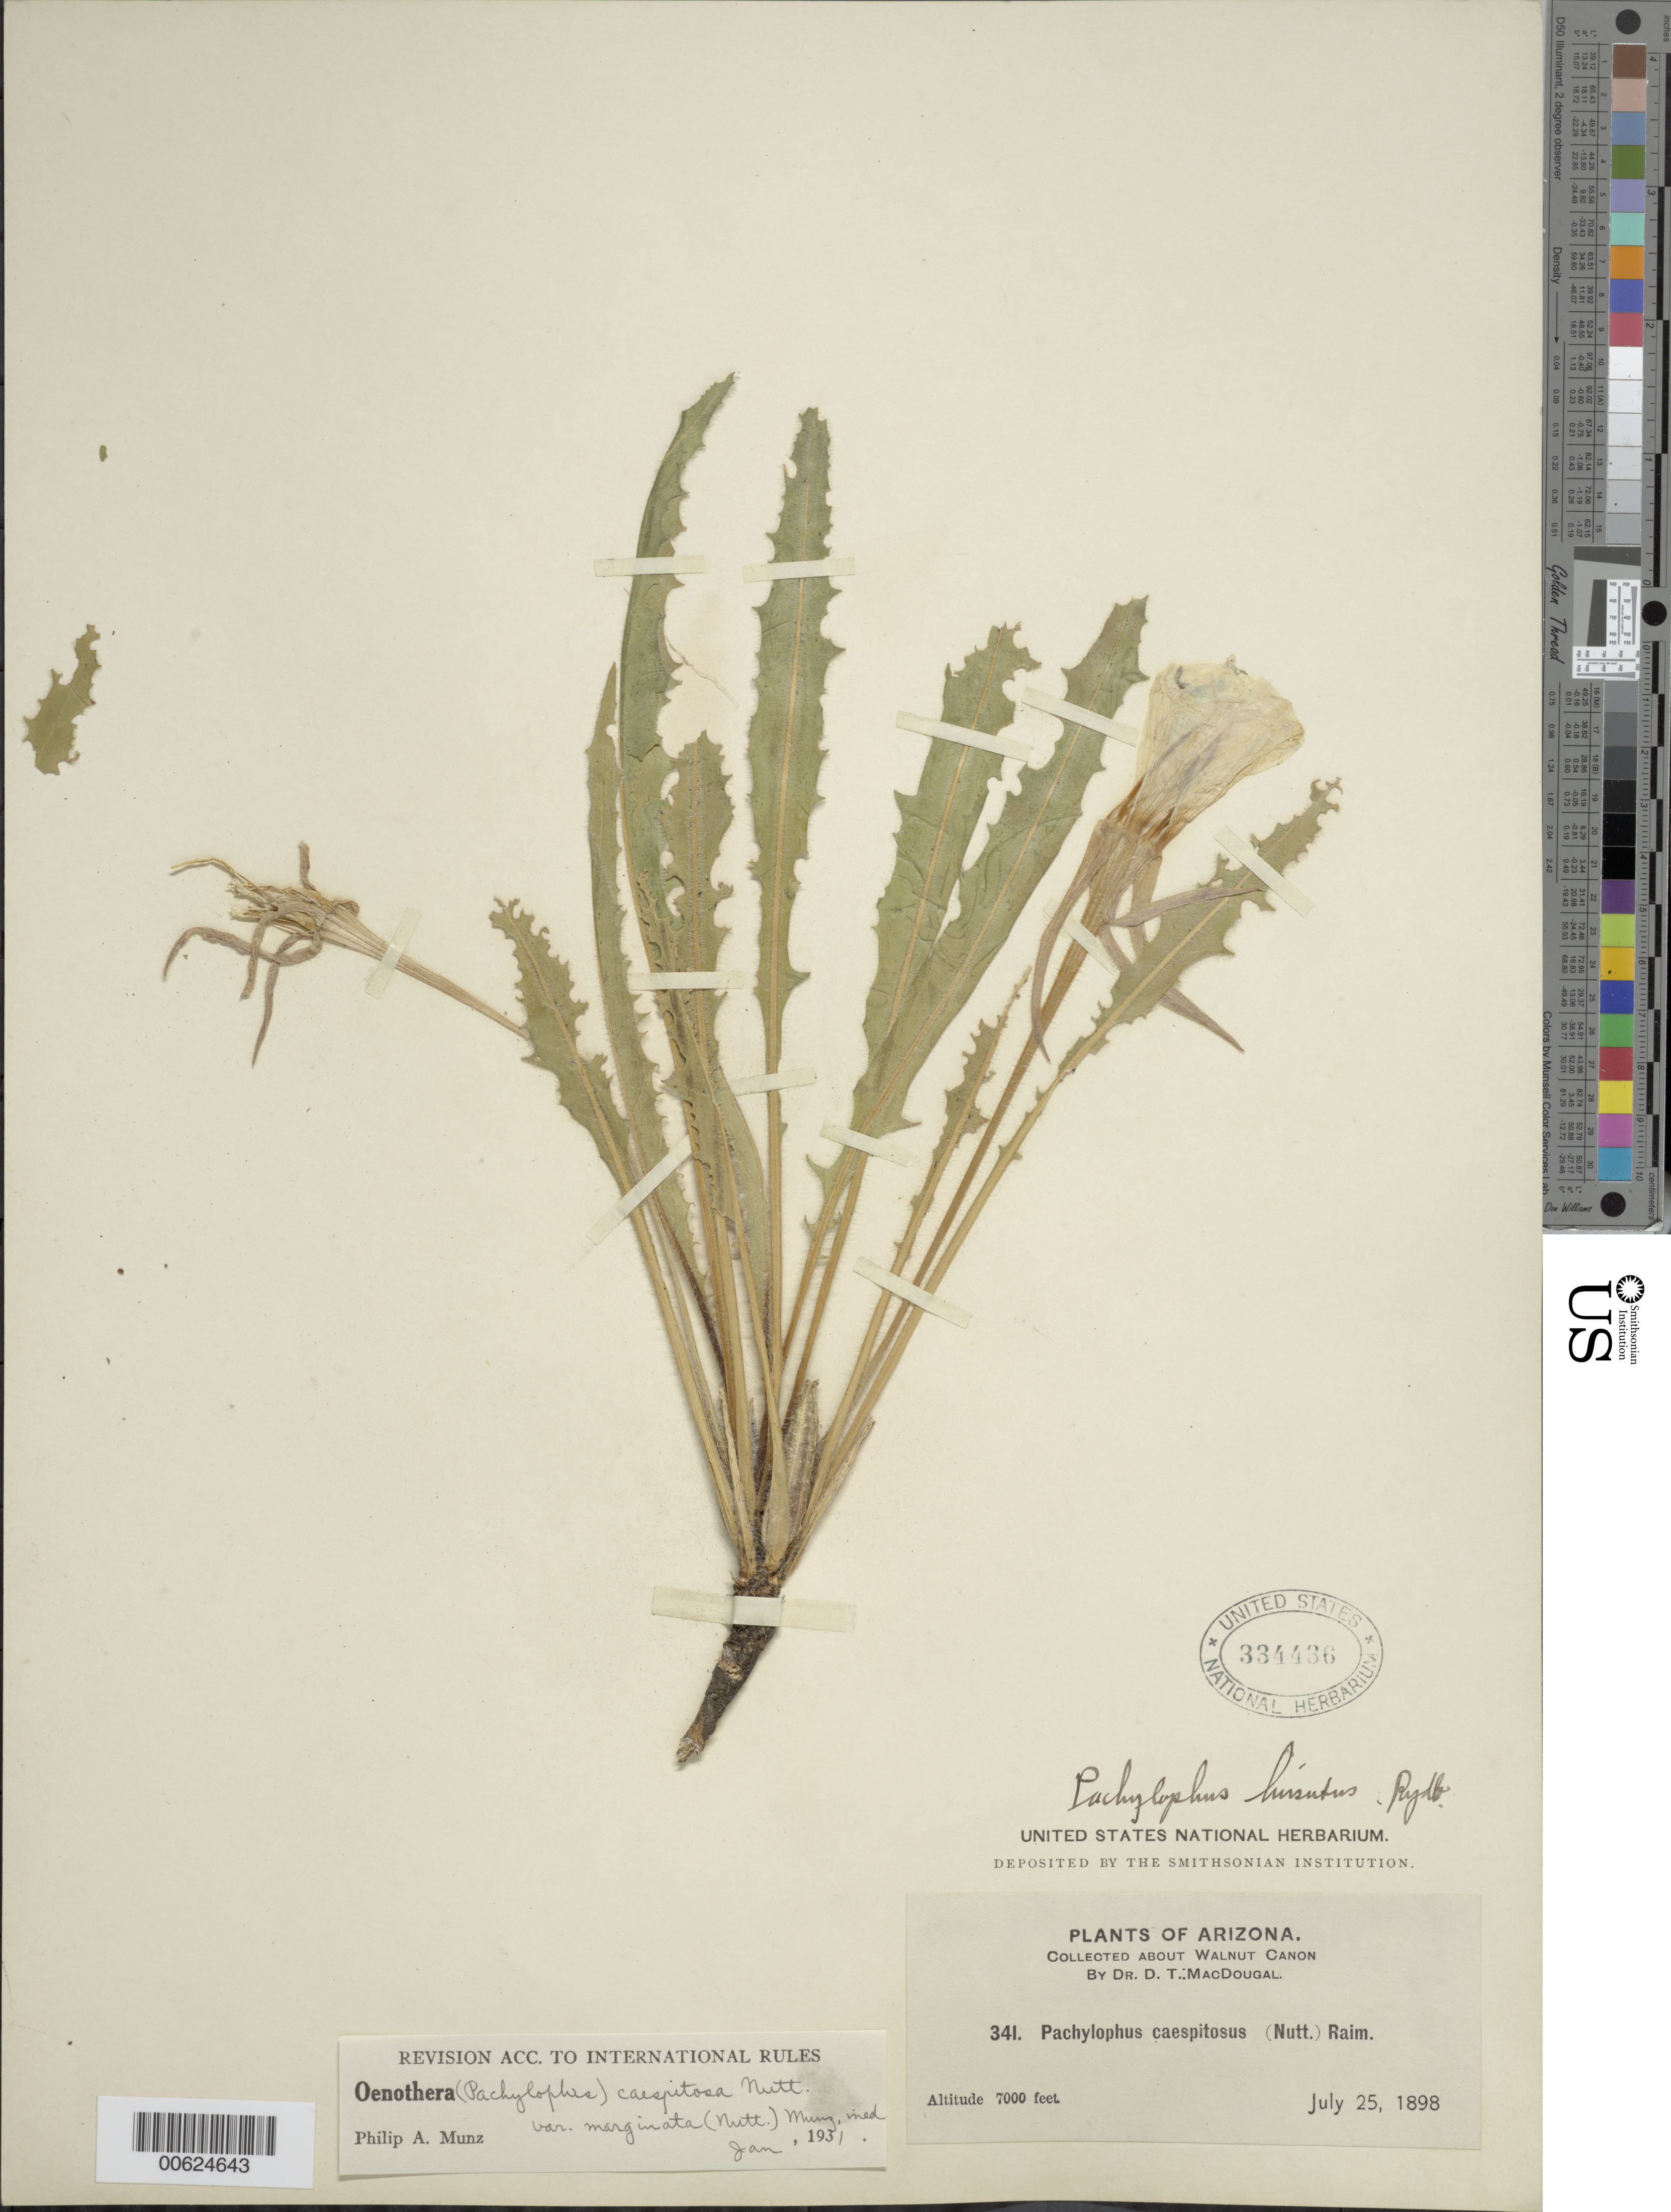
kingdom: Plantae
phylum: Tracheophyta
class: Magnoliopsida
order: Myrtales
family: Onagraceae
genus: Oenothera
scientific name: Oenothera cespitosa subsp. marginata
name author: (Nutt. ex Hook. & Arn.) Munz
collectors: D. T. MacDougal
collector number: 341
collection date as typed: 25 Jul 1898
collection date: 1898-07-25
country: United States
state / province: Arizona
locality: About Walnut Canon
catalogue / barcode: US 334436